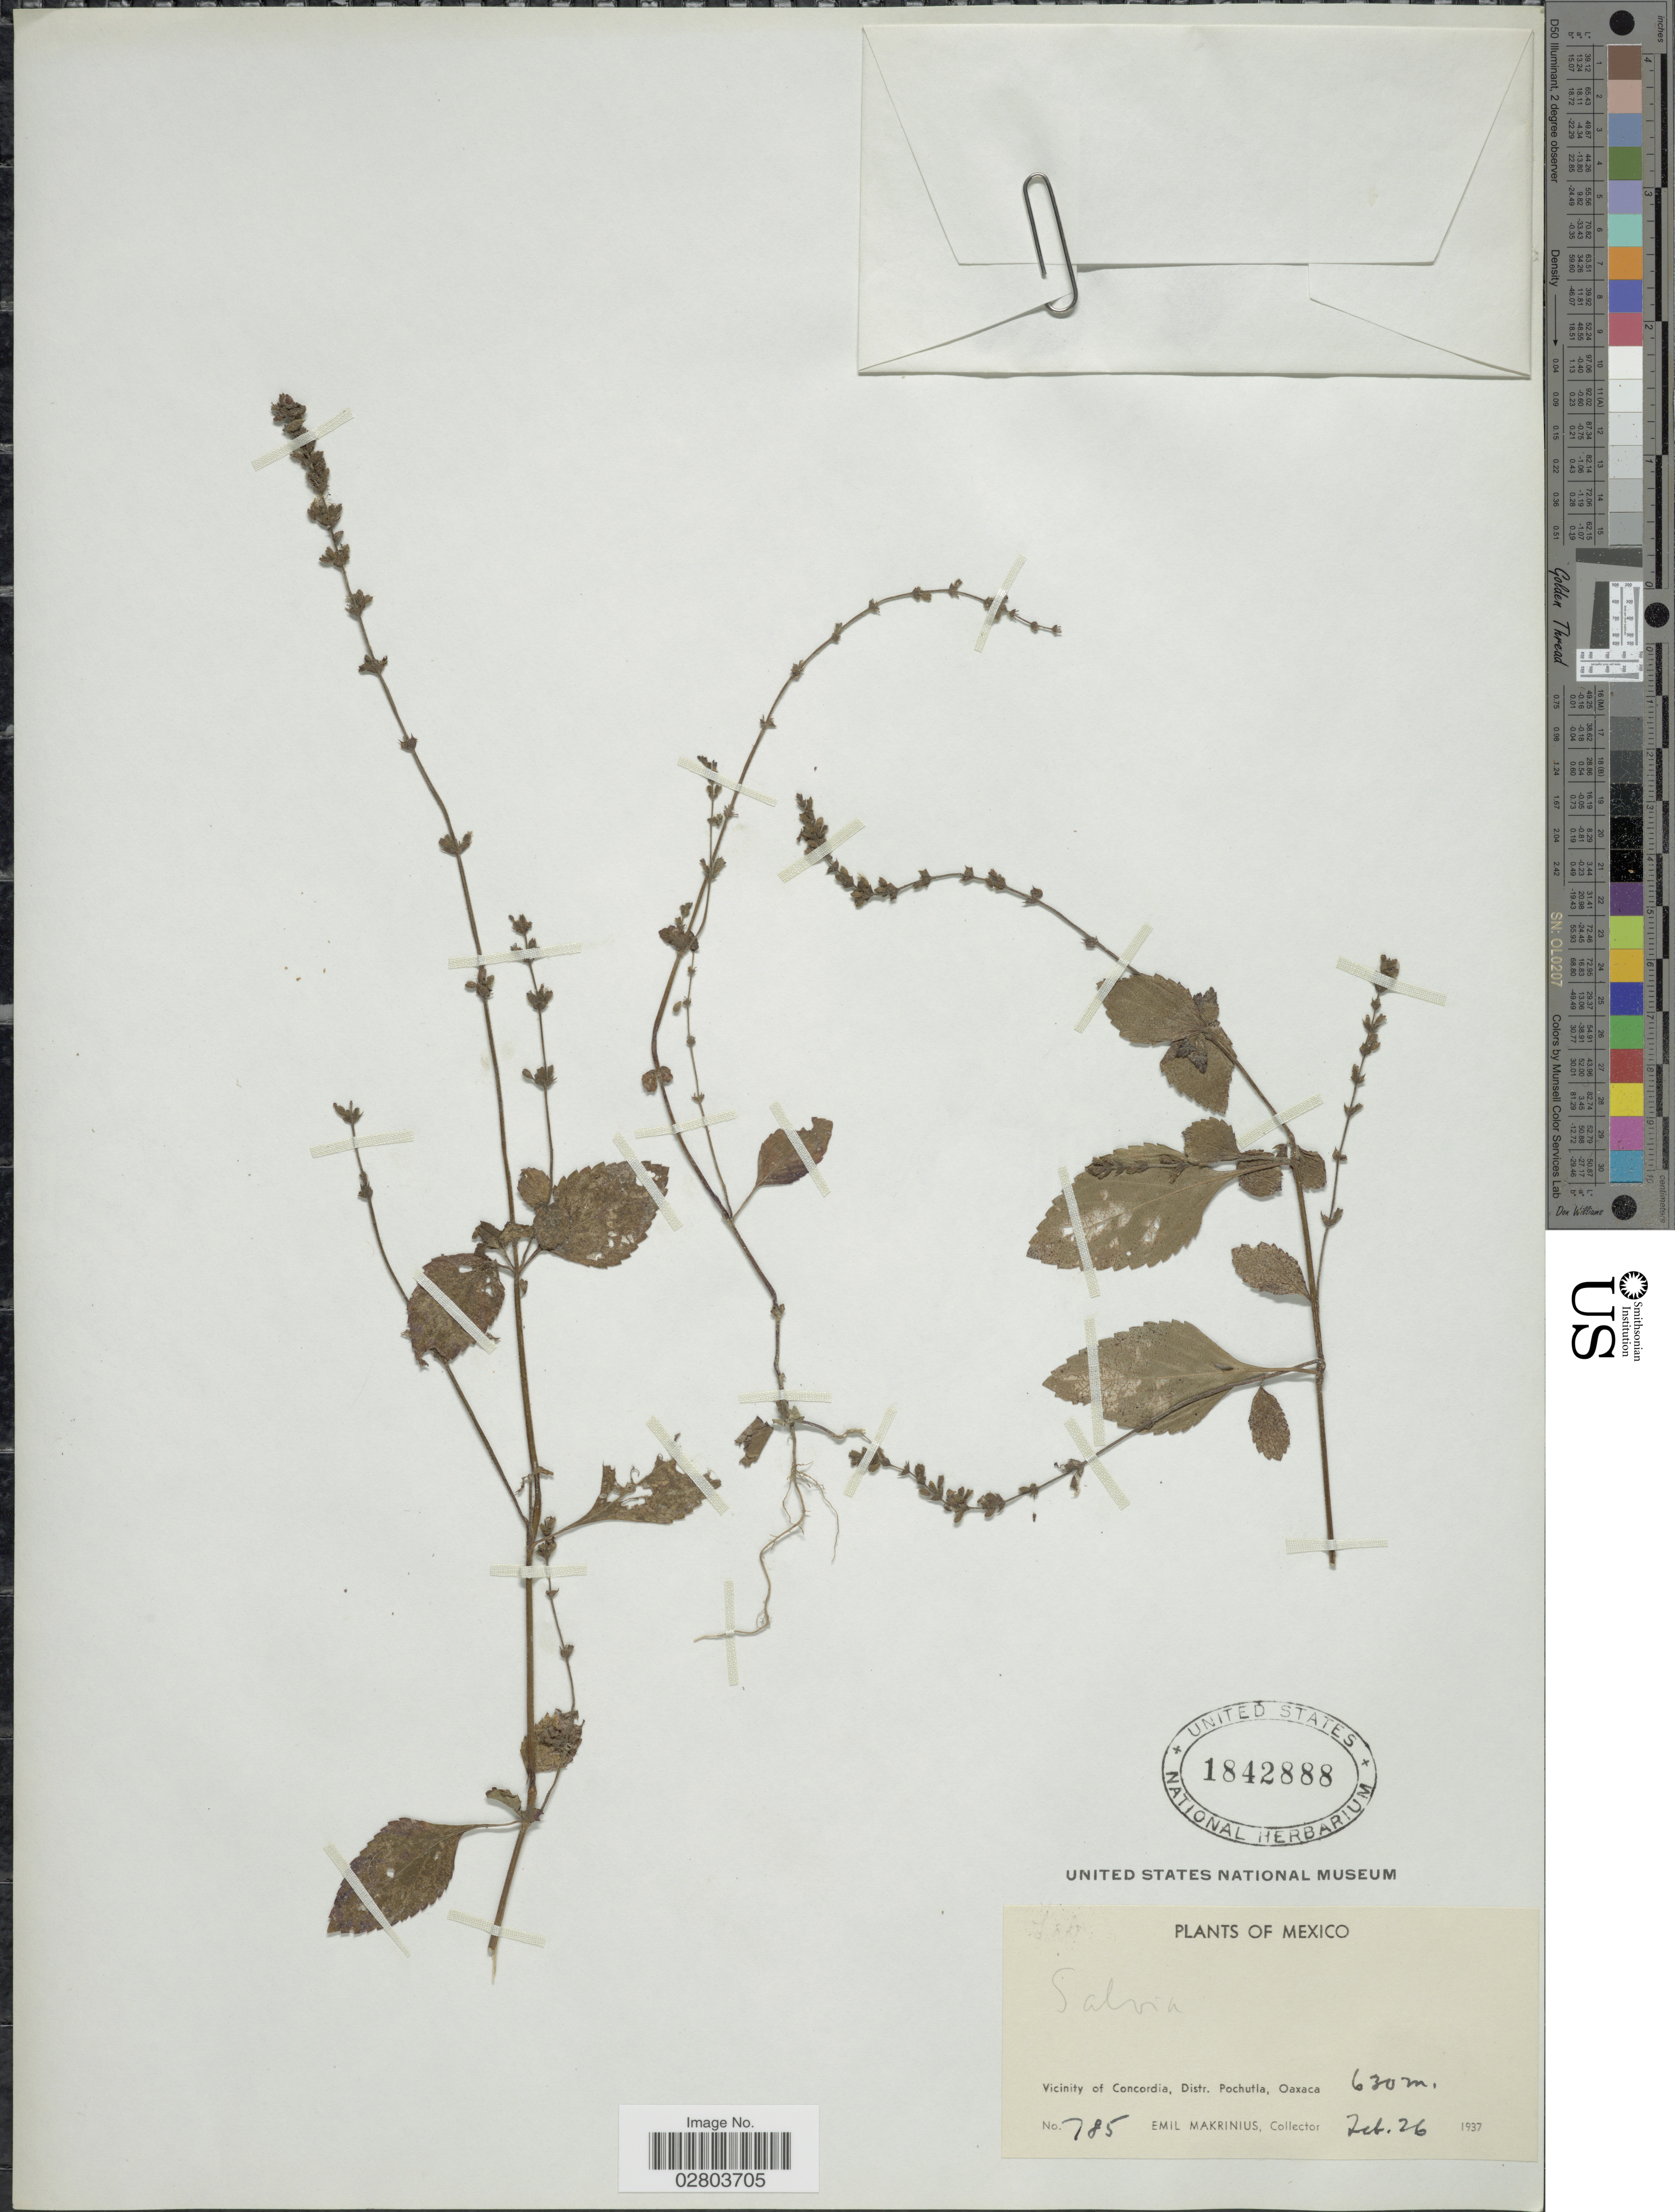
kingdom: Plantae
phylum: Tracheophyta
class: Magnoliopsida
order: Lamiales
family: Lamiaceae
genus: Salvia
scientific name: Salvia sp.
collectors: E. Makrinius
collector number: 785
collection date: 1937-02-26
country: Mexico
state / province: Oaxaca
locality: Vicinity of Concordia, Distr. Pochutla, Oaxaca.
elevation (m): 630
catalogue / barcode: US 1842888